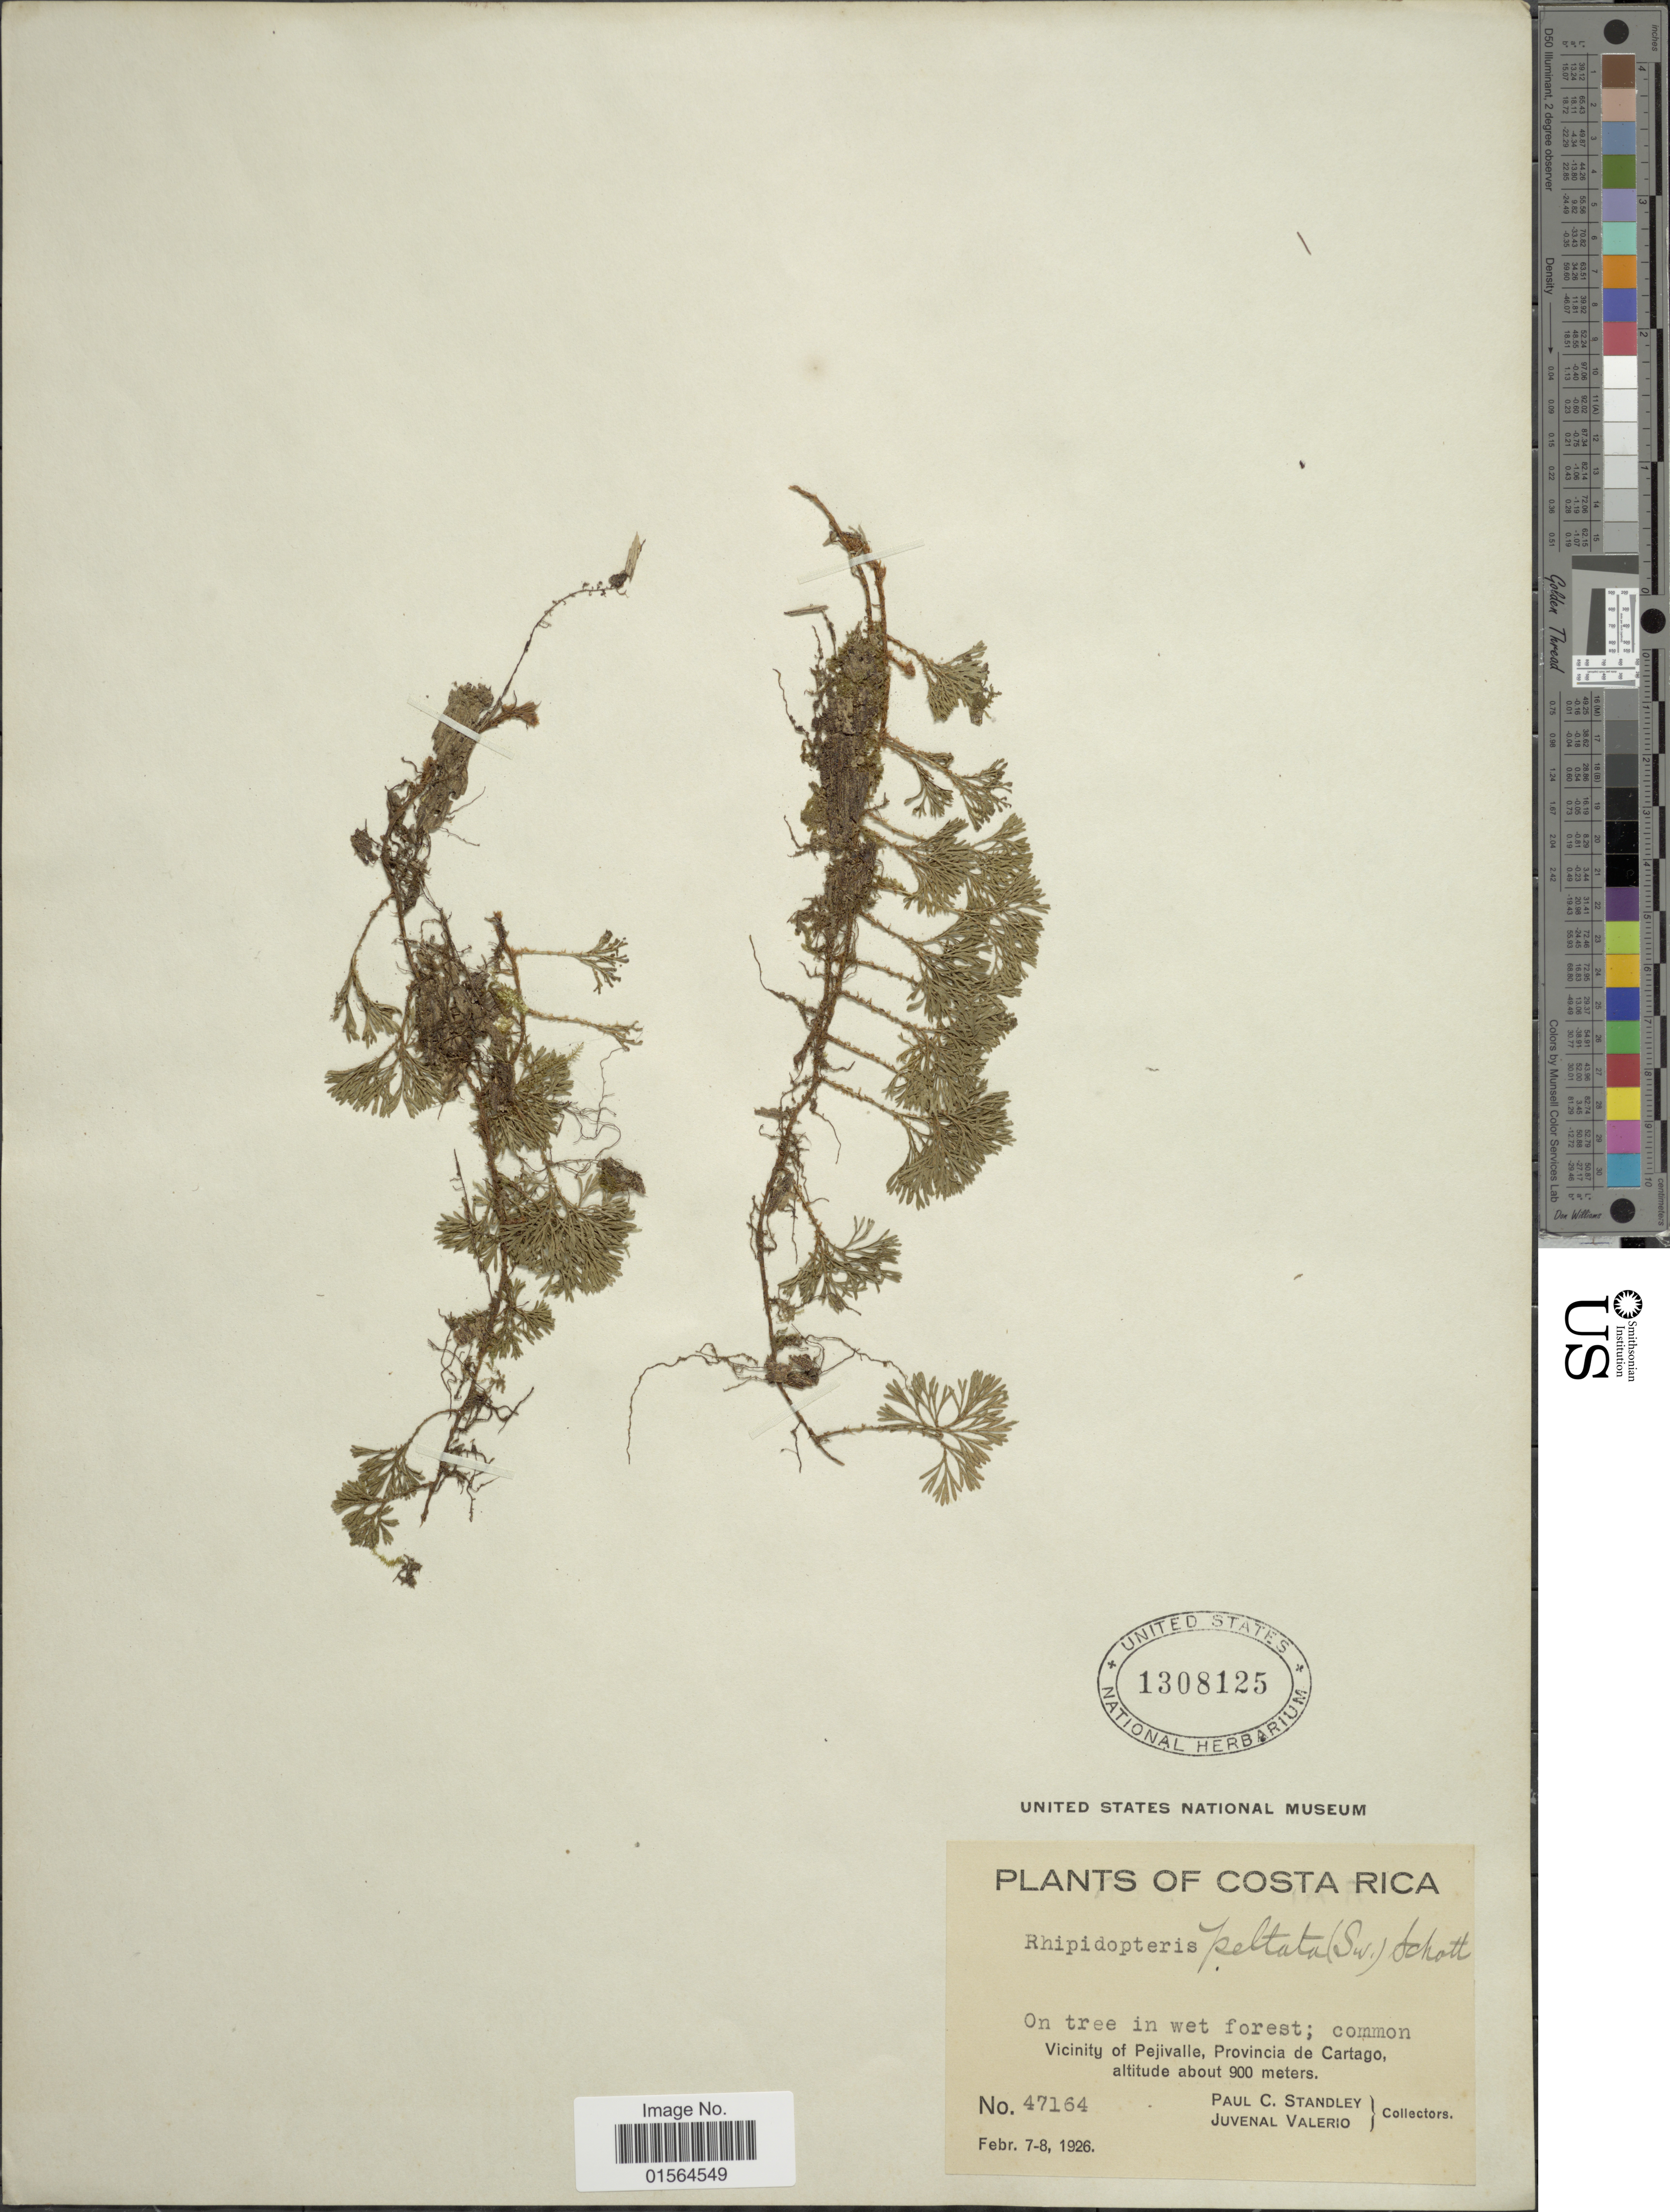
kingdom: Plantae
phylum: Tracheophyta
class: Polypodiopsida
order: Polypodiales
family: Dryopteridaceae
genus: Elaphoglossum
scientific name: Elaphoglossum peltatum f. foeniculaceum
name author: (Hook. & Grev.) Mickel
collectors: P. C. Standley & J. Valerio R.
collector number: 47164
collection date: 1926-02-07/1926-02-08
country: Costa Rica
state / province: Cartago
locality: Vicinity of Pejivalle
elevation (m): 900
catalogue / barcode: US 1308125